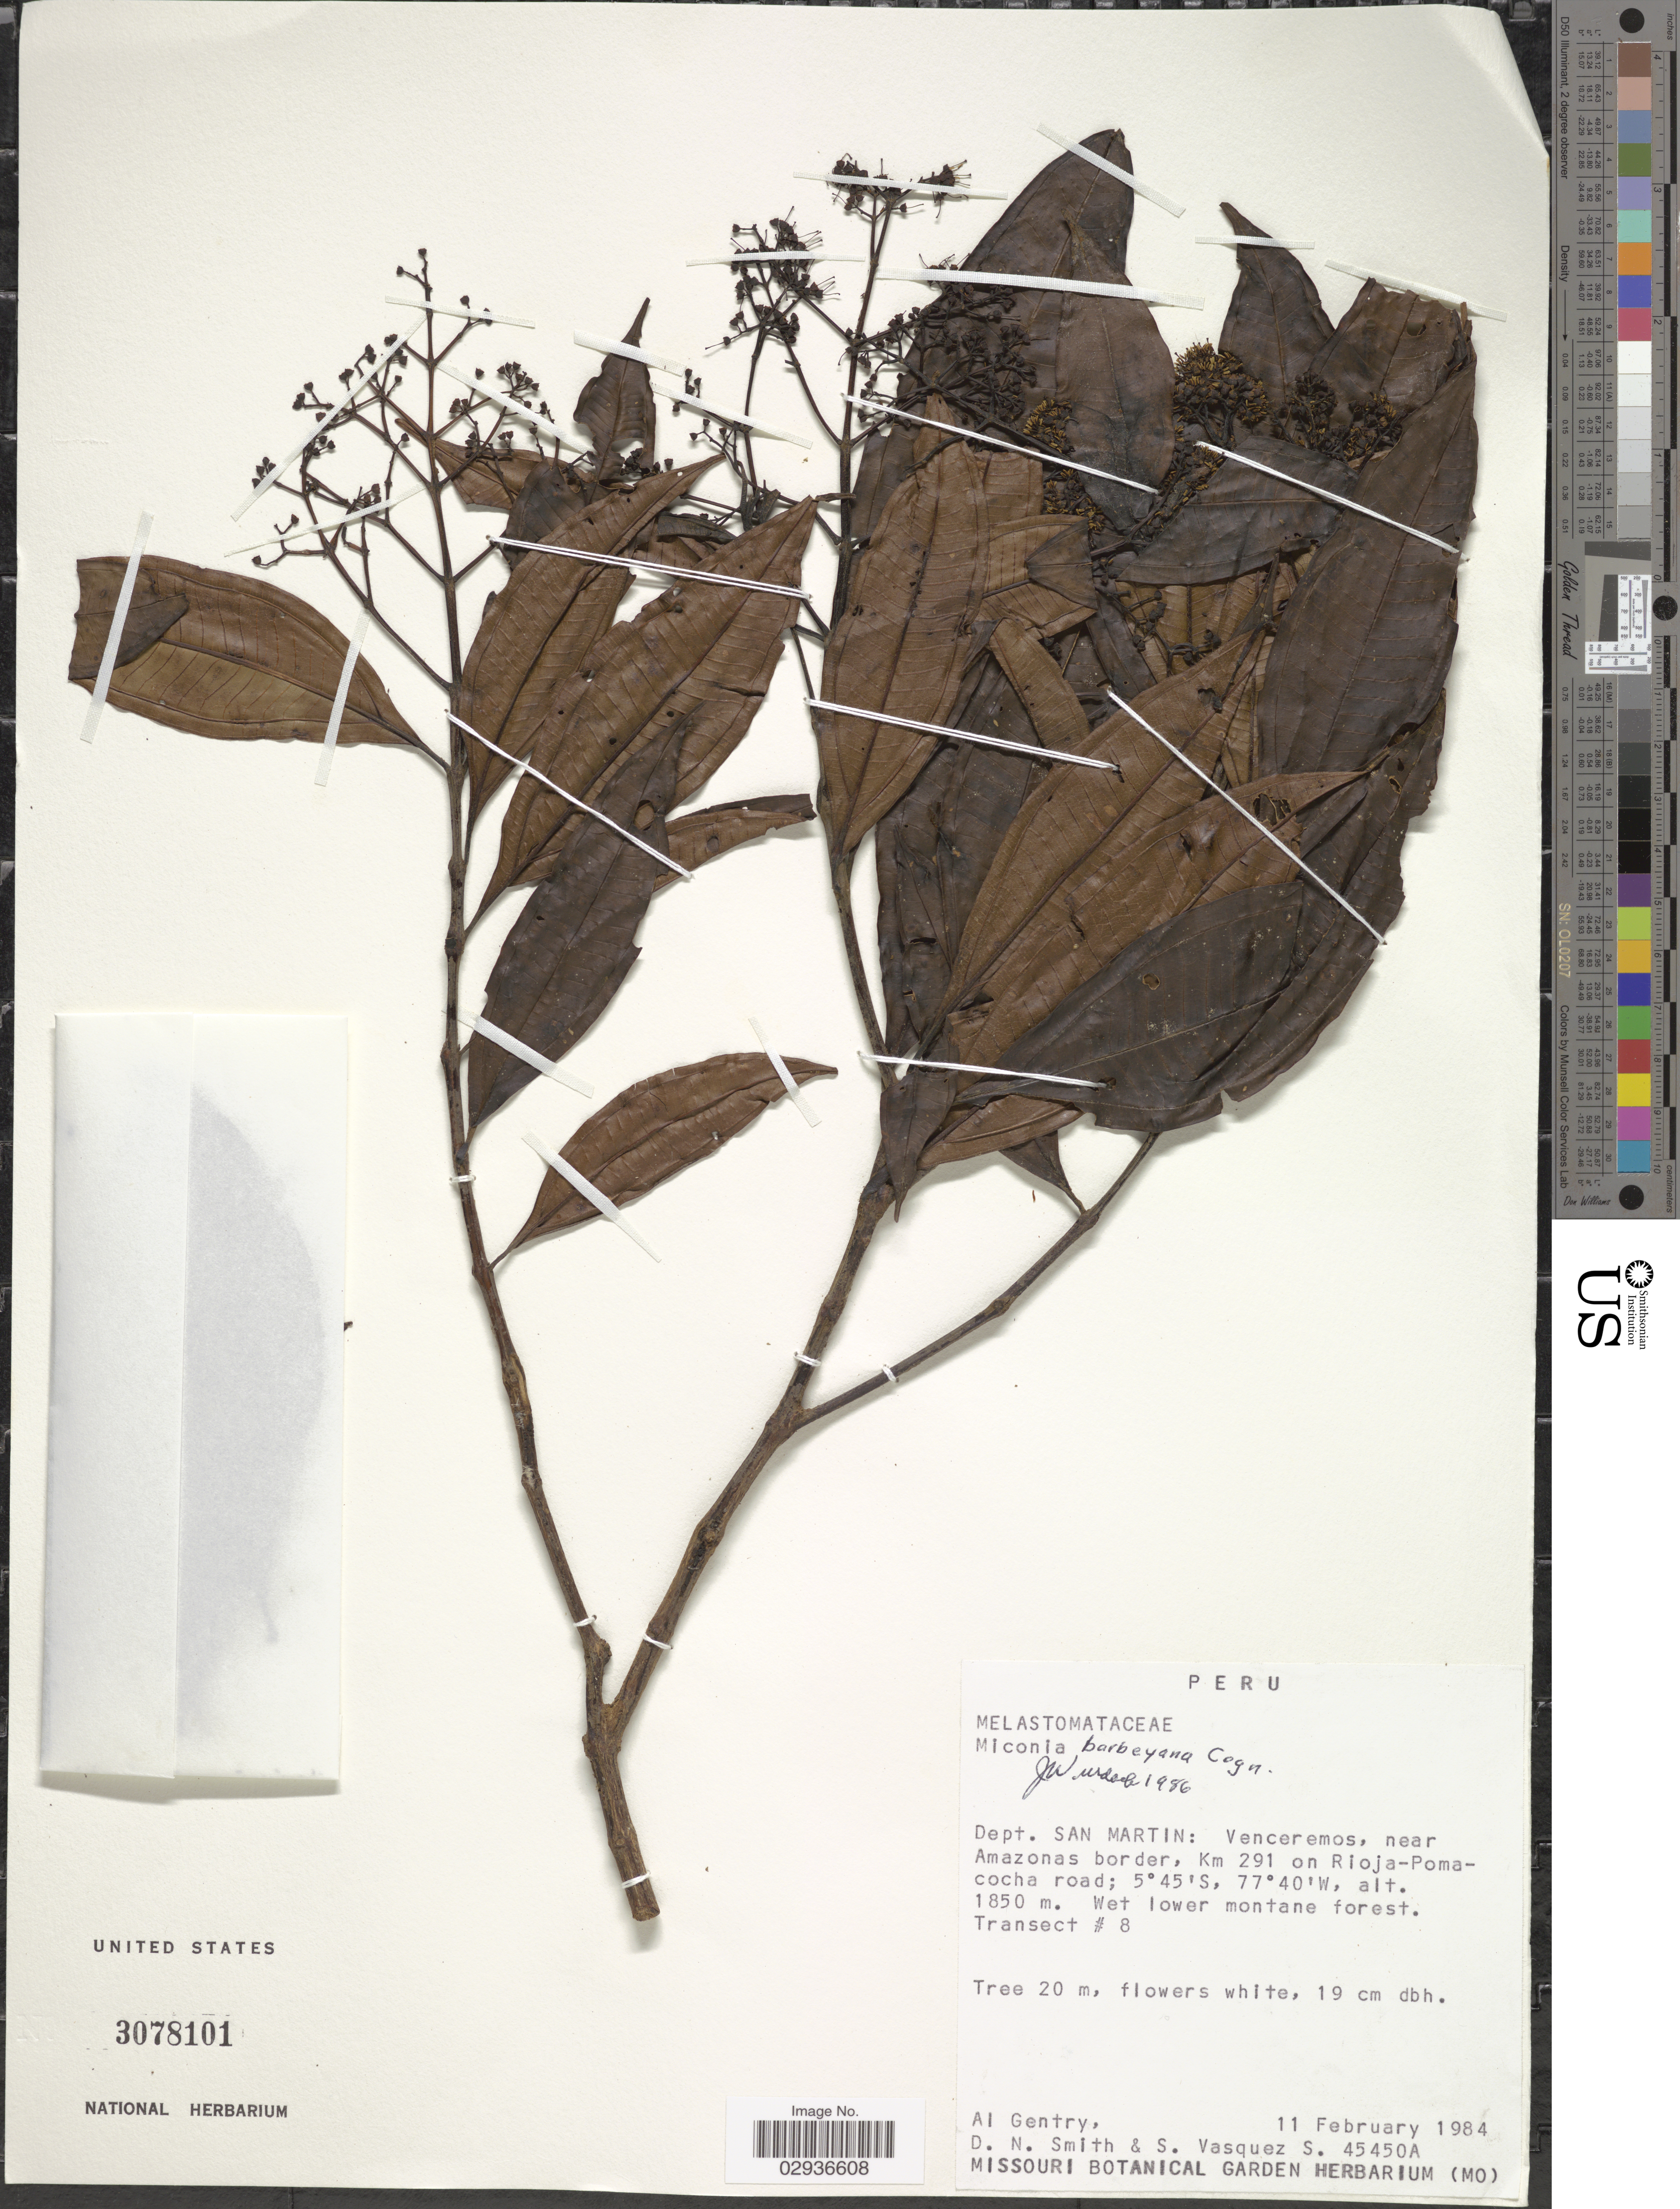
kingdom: Plantae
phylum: Tracheophyta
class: Magnoliopsida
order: Myrtales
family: Melastomataceae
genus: Miconia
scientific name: Miconia barbeyana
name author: Cogn.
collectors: A. H. Gentry, D. Smith & S. Vasquez S.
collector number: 45450A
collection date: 1984-02-11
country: Peru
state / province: San Martín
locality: Dept. San Martin: Venceremos, near Amazonas border, Km 291 on Rioja-Pomacocha road.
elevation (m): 1850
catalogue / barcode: US 3078101